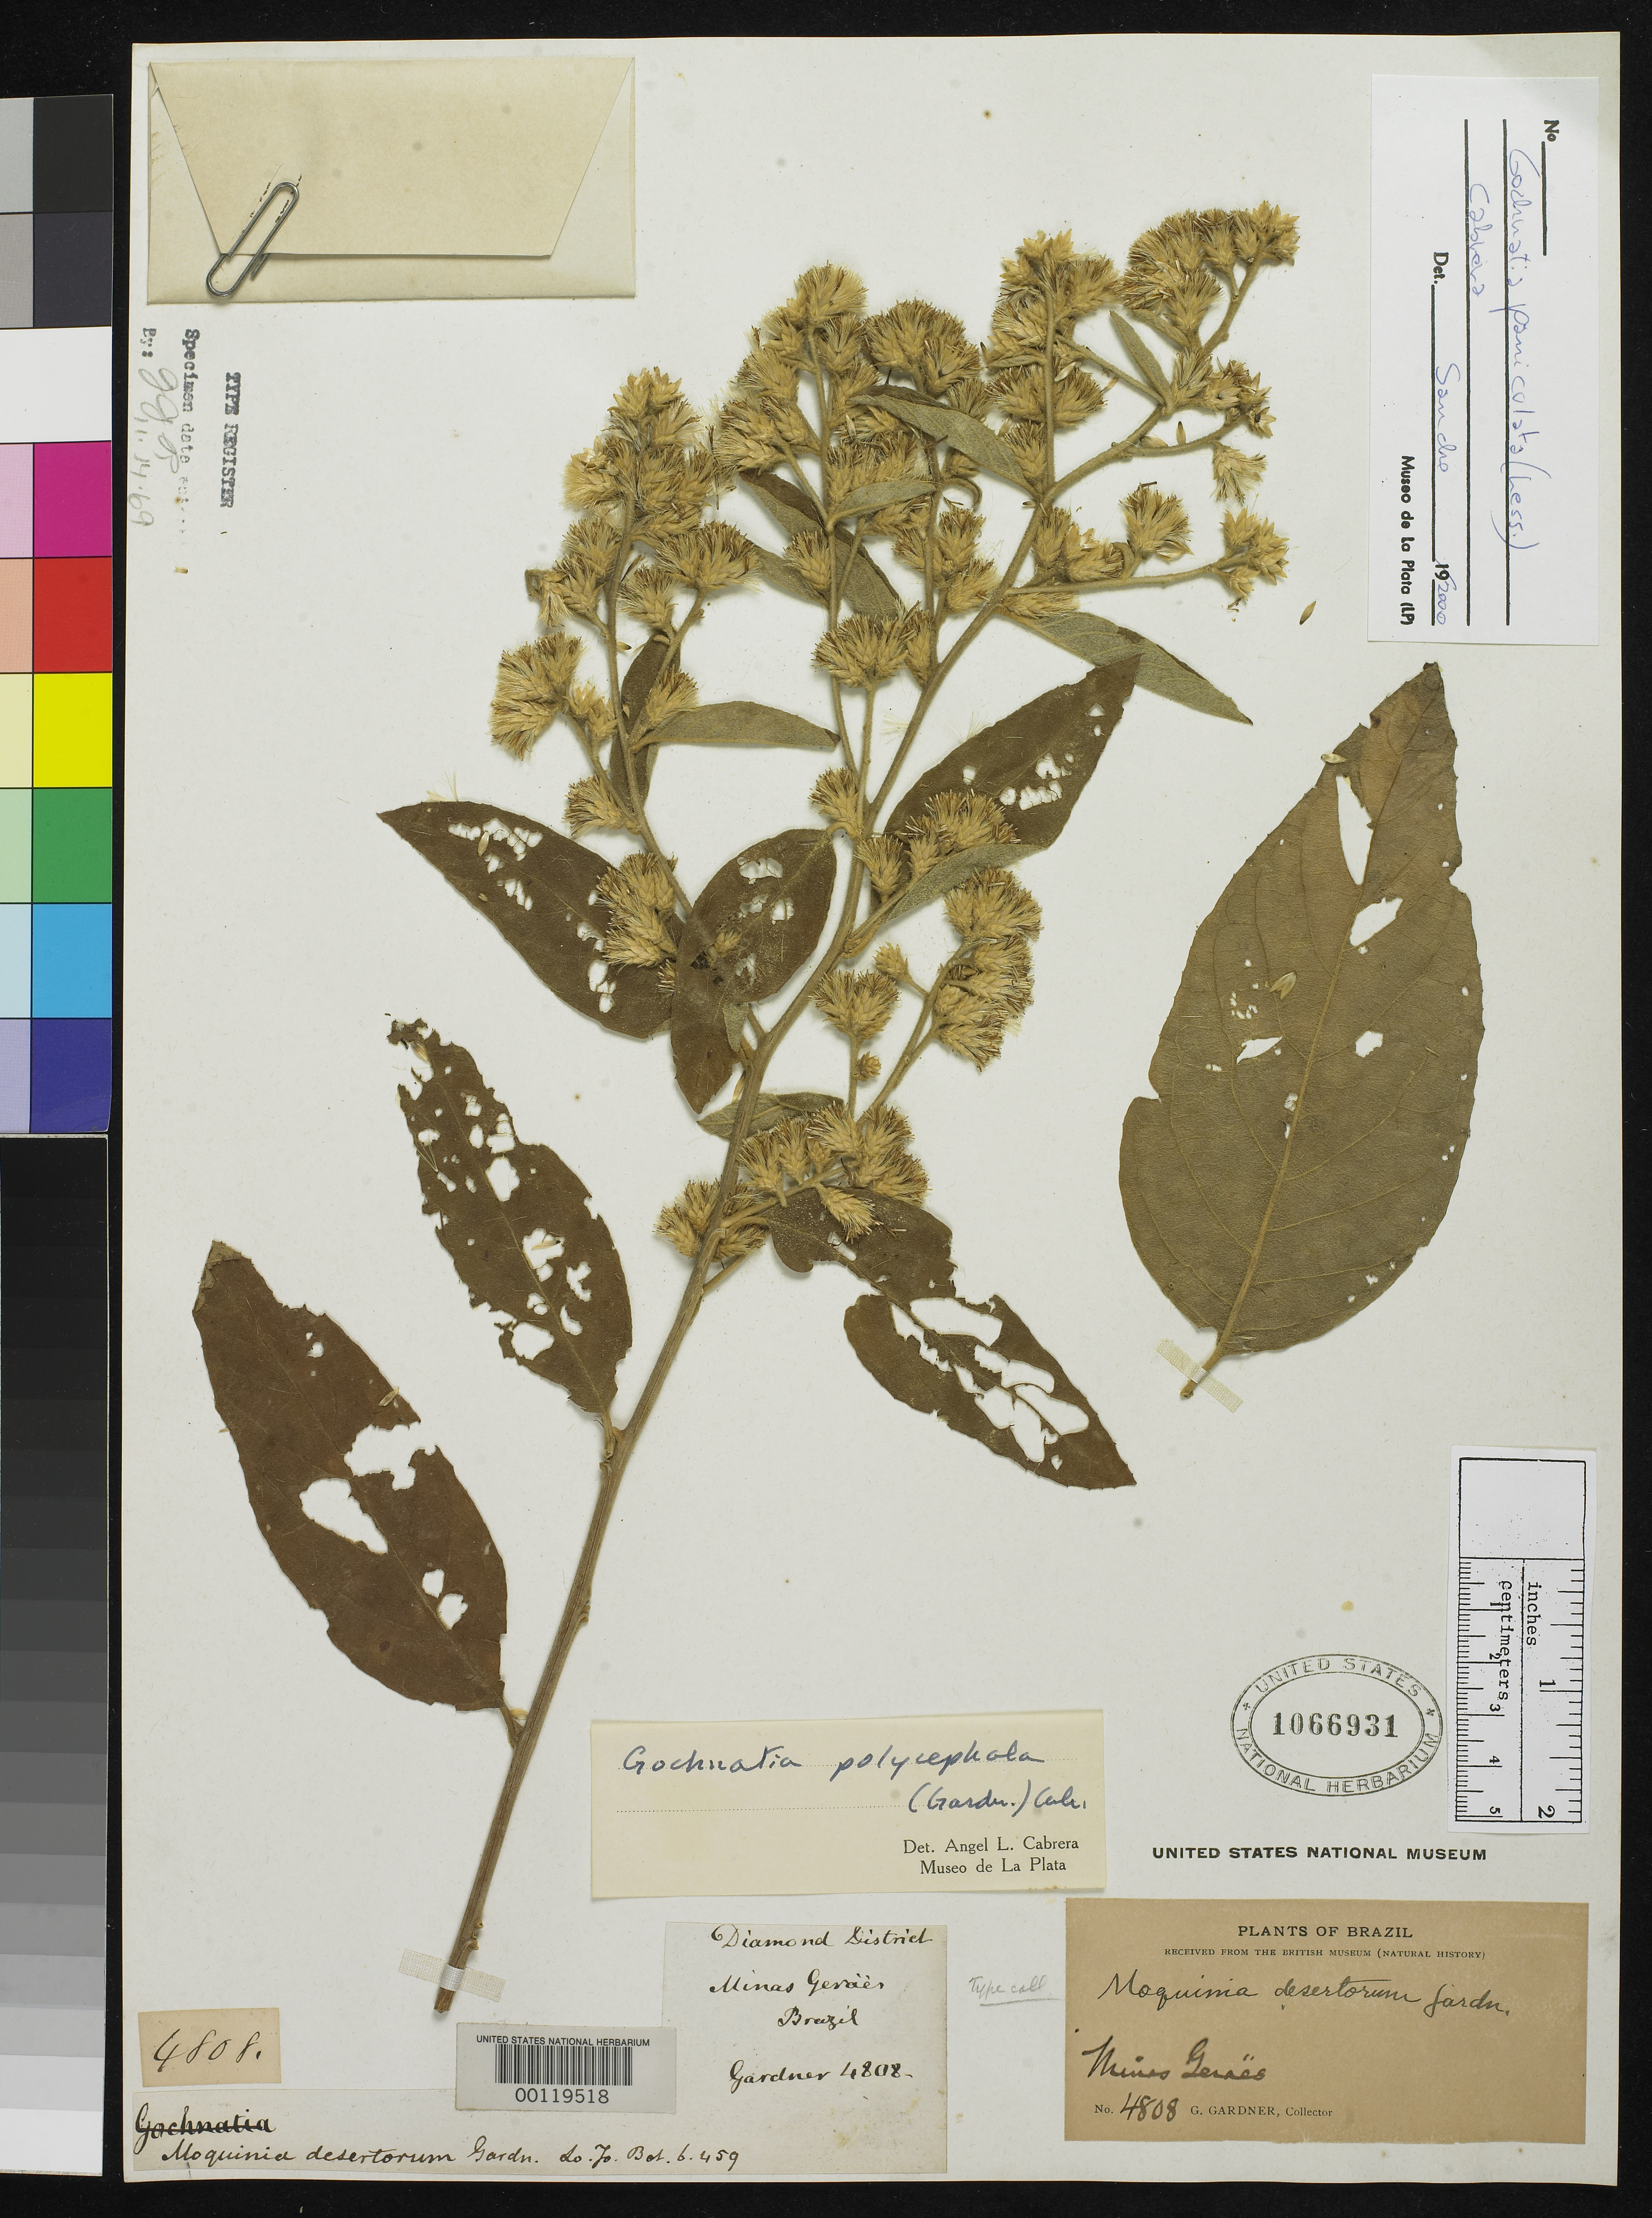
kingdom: Plantae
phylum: Tracheophyta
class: Magnoliopsida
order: Asterales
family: Asteraceae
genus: Moquinia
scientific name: Moquinia desertorum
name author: Gardner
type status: Isotype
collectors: G. Gardner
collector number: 4808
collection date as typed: Jul 1840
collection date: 1840-07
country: Brazil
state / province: Minas Gerais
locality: Between Rio de San Francisco and Formigas.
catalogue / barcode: US 1066931